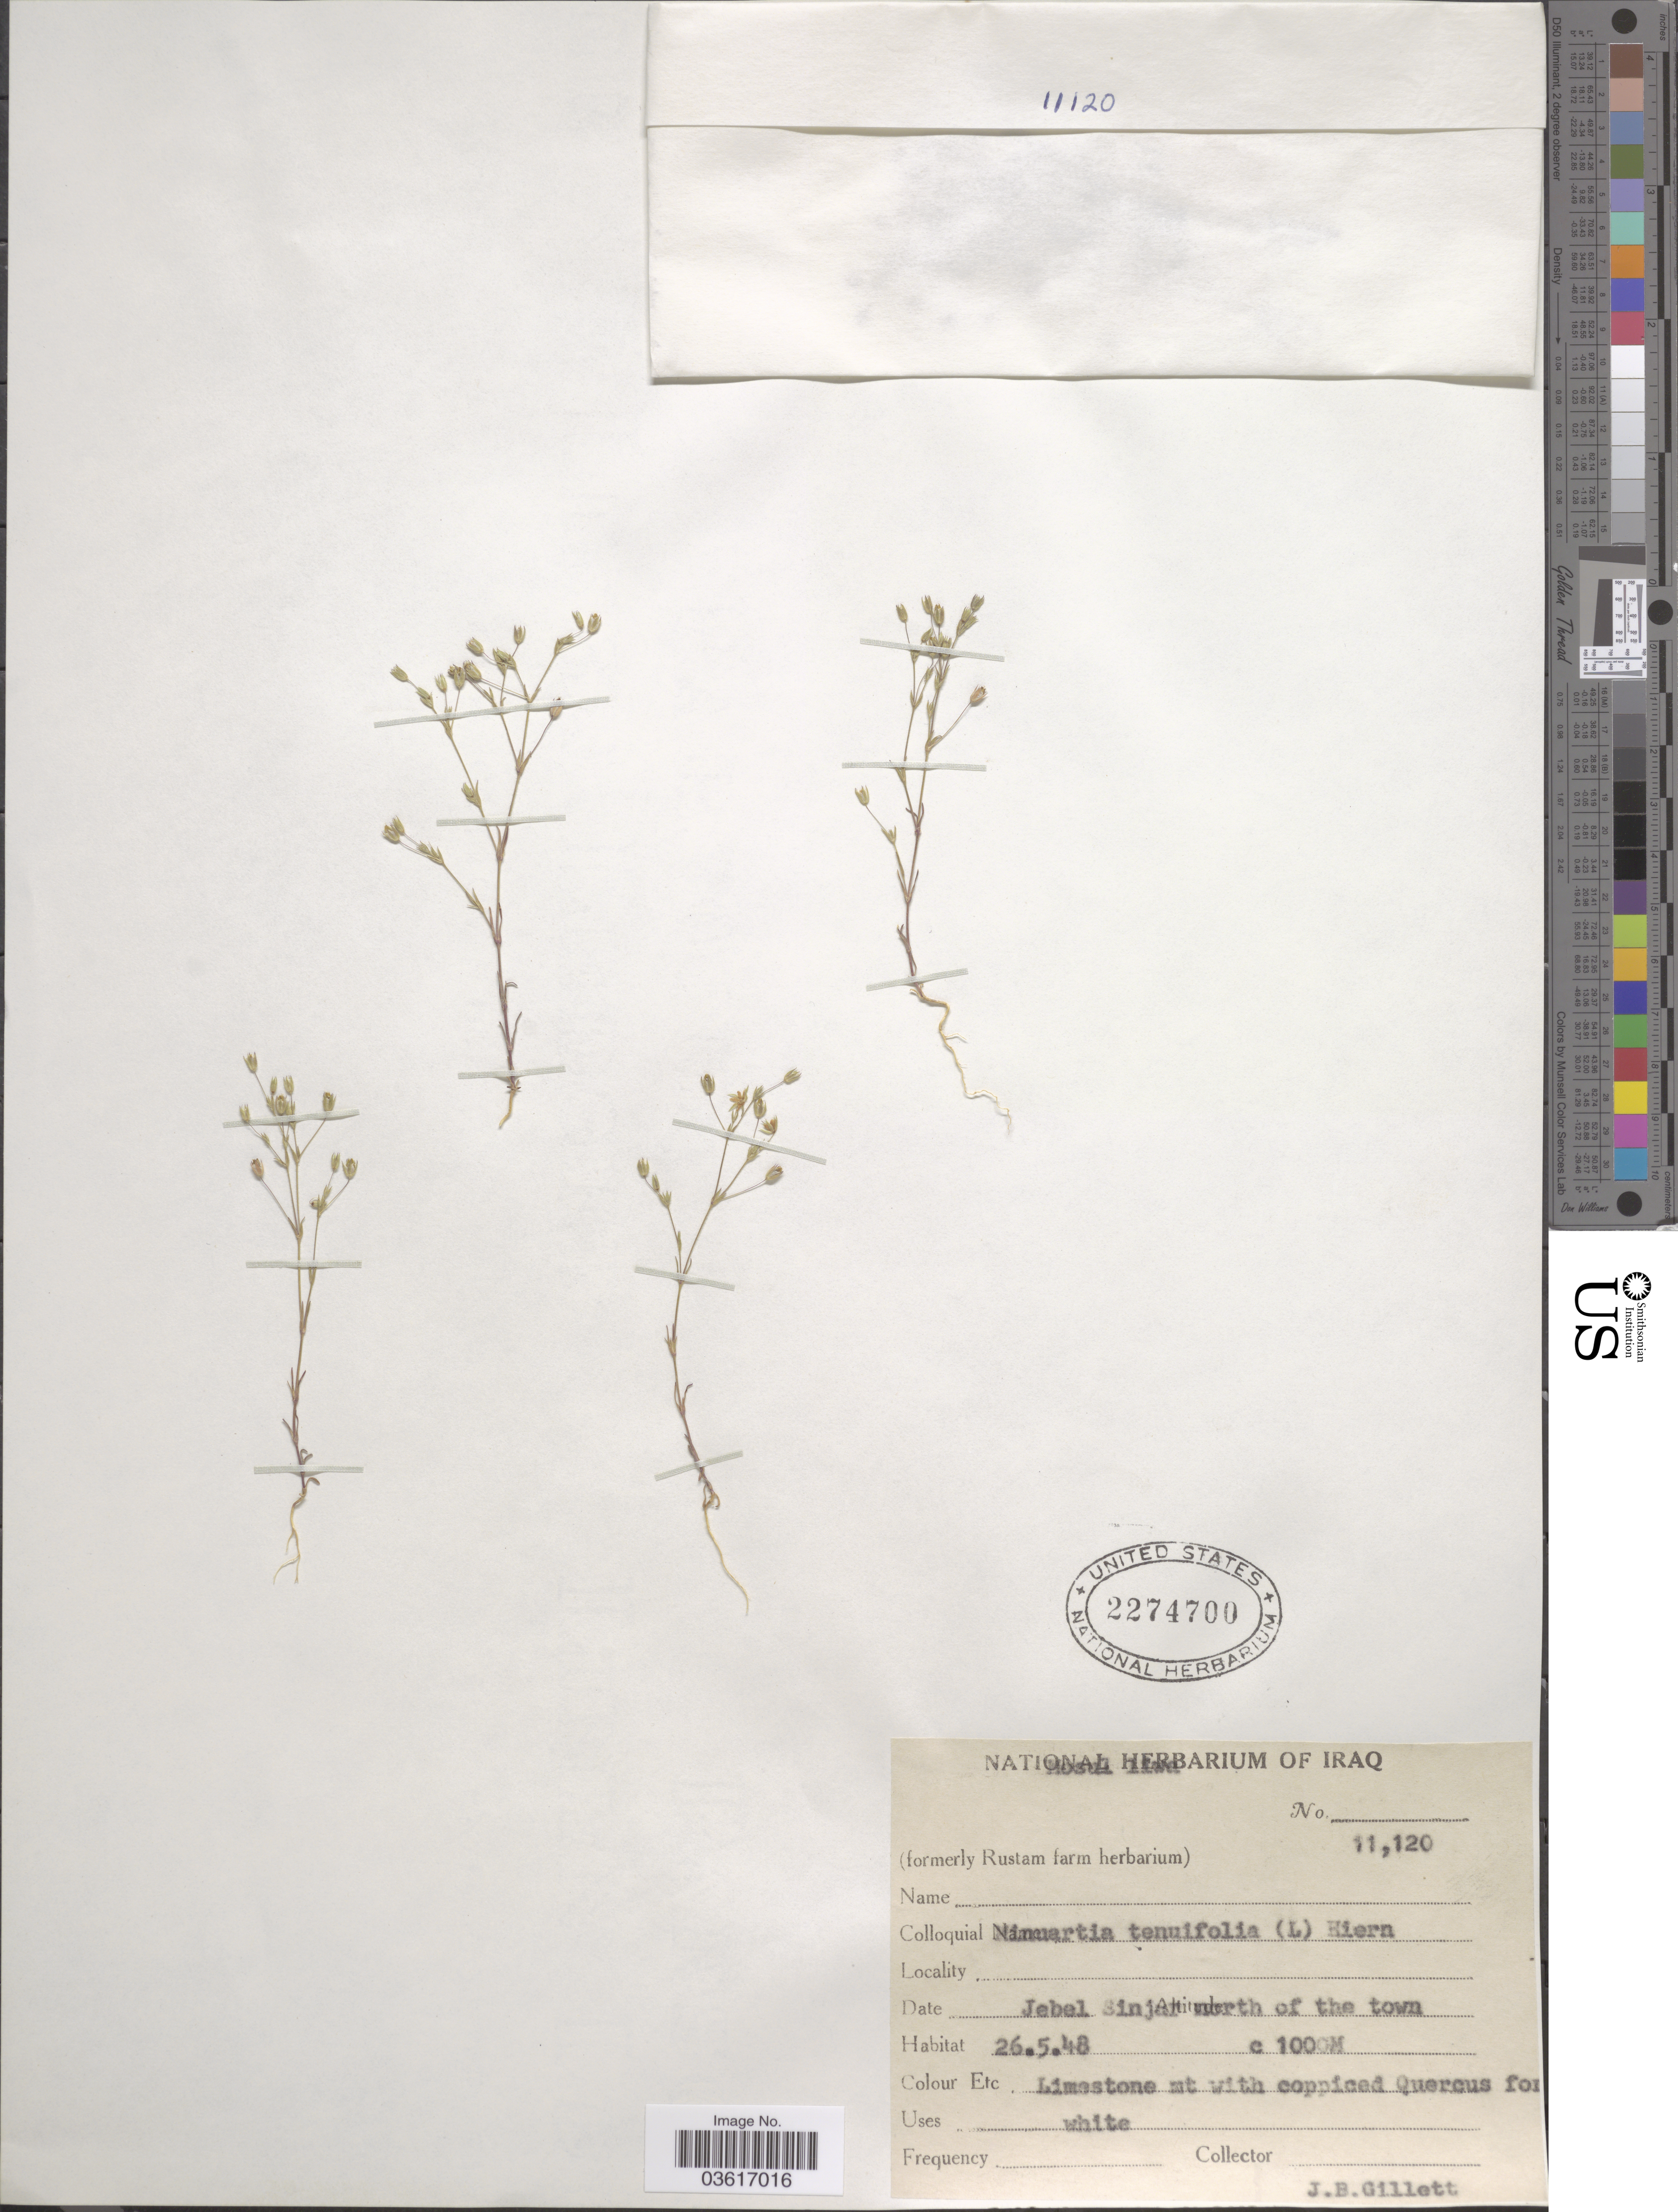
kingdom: Plantae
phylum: Tracheophyta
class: Magnoliopsida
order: Caryophyllales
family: Caryophyllaceae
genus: Minuartia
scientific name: Minuartia hybrida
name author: (Vill.) Schischk.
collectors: J. M. Gillett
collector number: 11120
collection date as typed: Transcribed d/m/y: 26/5/48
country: Iraq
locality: Mosul liwa. Jebel Sinjai north of the town.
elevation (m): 1000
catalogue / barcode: US 2274700